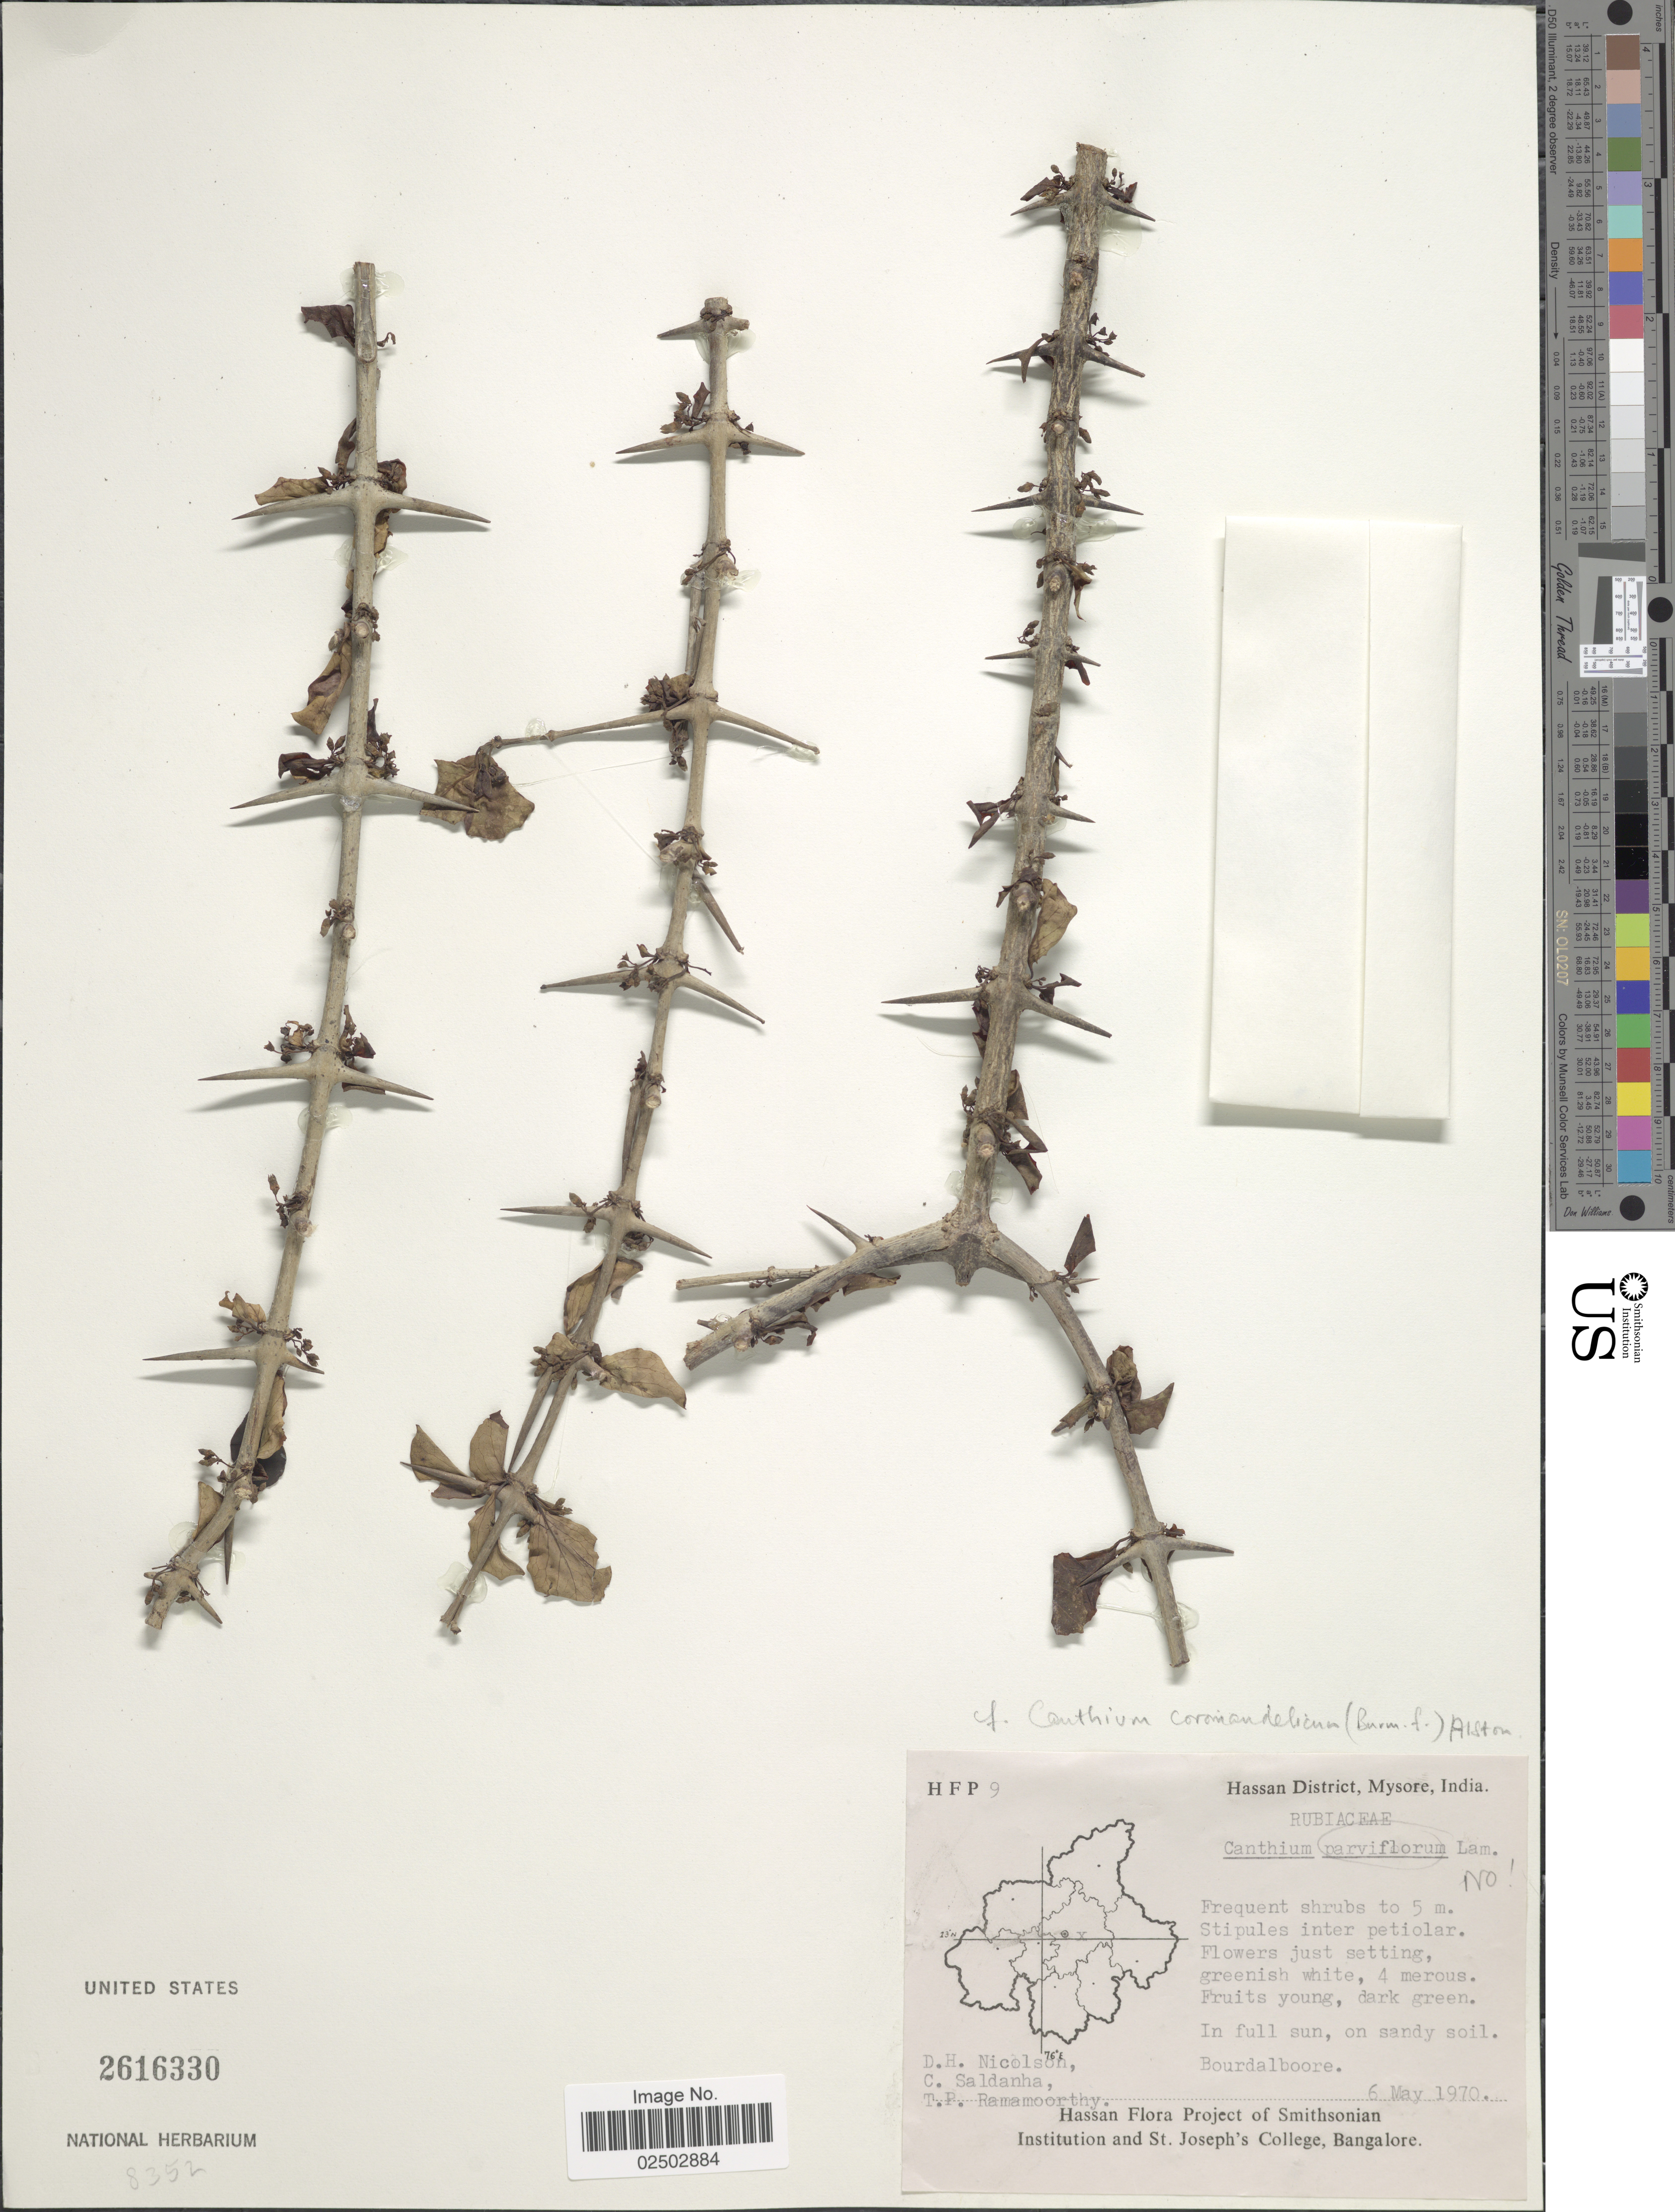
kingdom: Plantae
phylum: Tracheophyta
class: Magnoliopsida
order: Gentianales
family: Rubiaceae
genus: Canthium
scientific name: Canthium coromandelicum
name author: (Burm. f.) Alston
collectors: D. H. Nicolson, C. Saldanha & T. P. Ramamoorthy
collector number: HFP 9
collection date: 1970-05-06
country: India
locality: Hassan District, Mysore, India, Bourdalboore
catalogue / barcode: US 2616330